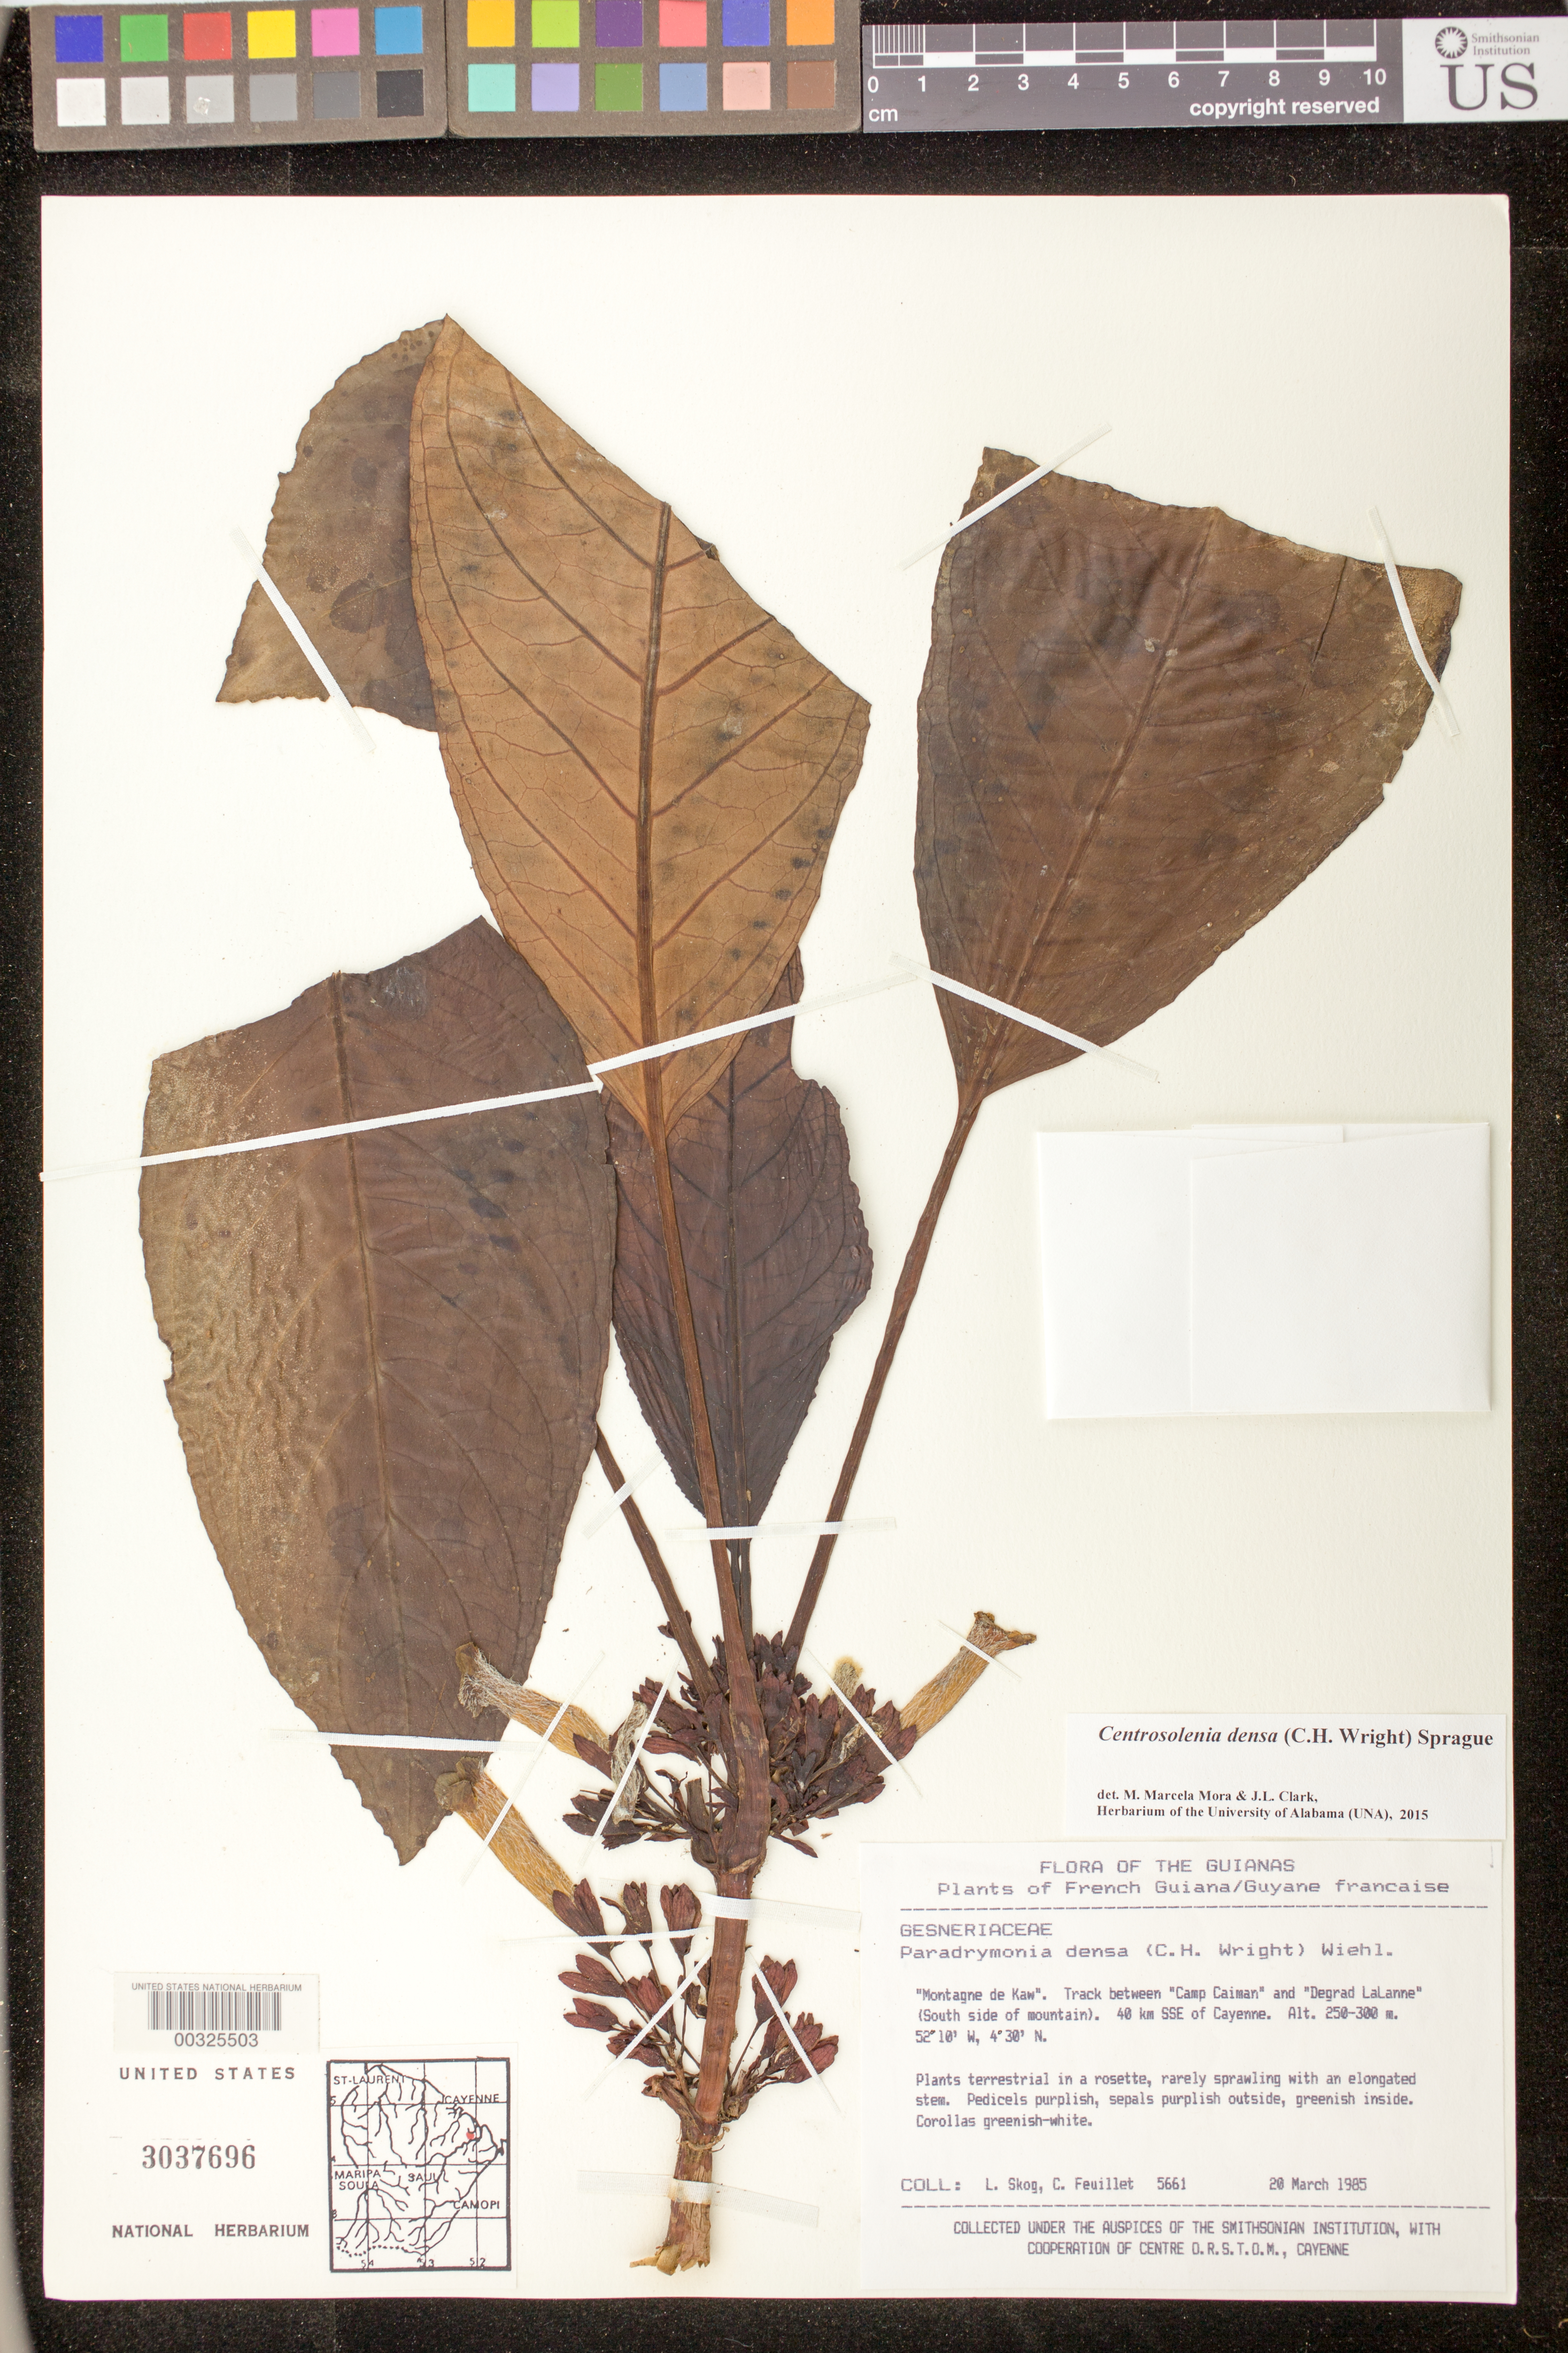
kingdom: Plantae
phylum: Tracheophyta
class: Magnoliopsida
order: Lamiales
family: Gesneriaceae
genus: Centrosolenia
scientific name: Centrosolenia densa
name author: (C.H. Wright) Sprague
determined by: Mora, M. M.; Clark, J. L.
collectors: L. E. Skog & C. Feuillet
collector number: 5661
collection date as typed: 20 Mar 1985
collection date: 1985-03-20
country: French Guiana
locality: Montagne de Kaw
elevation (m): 250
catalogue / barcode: US 3037696